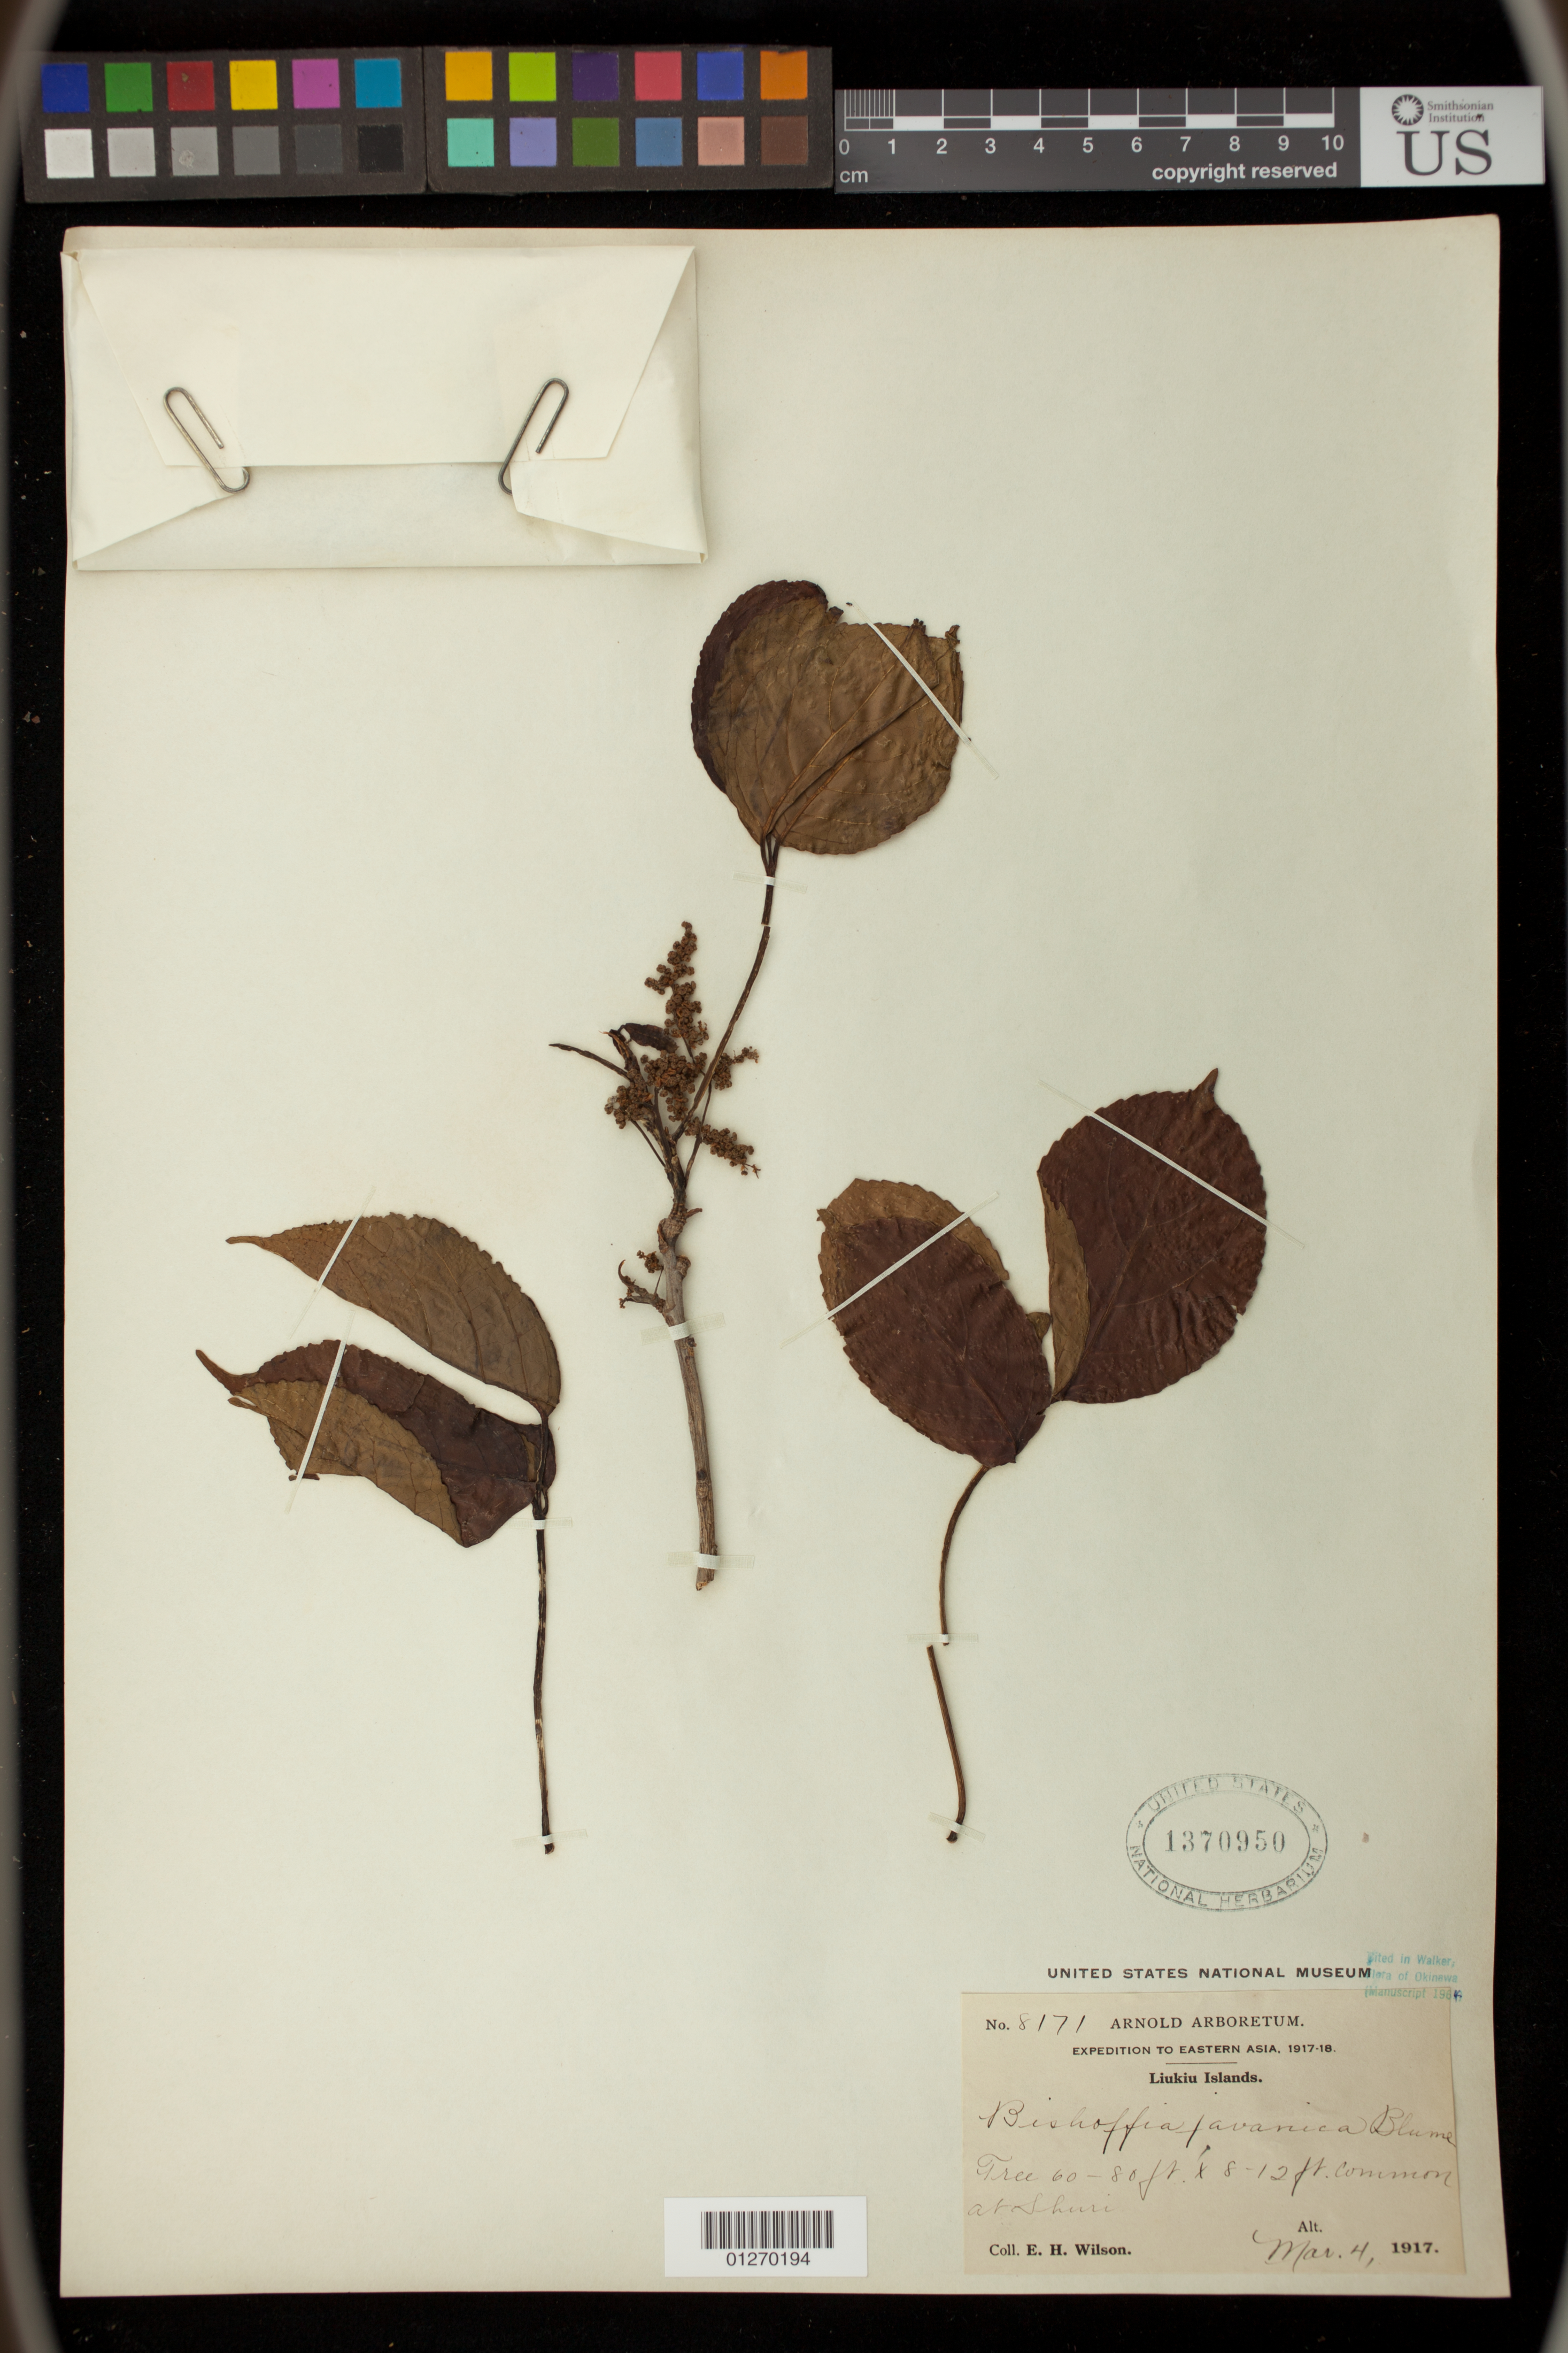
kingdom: Plantae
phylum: Tracheophyta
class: Magnoliopsida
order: Malpighiales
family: Phyllanthaceae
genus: Bischofia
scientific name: Bischofia javanica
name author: Blume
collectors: E. Wilson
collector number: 8171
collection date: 1917-03-04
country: Japan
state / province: Okinawa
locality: Liukiu Islands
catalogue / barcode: US 1370950